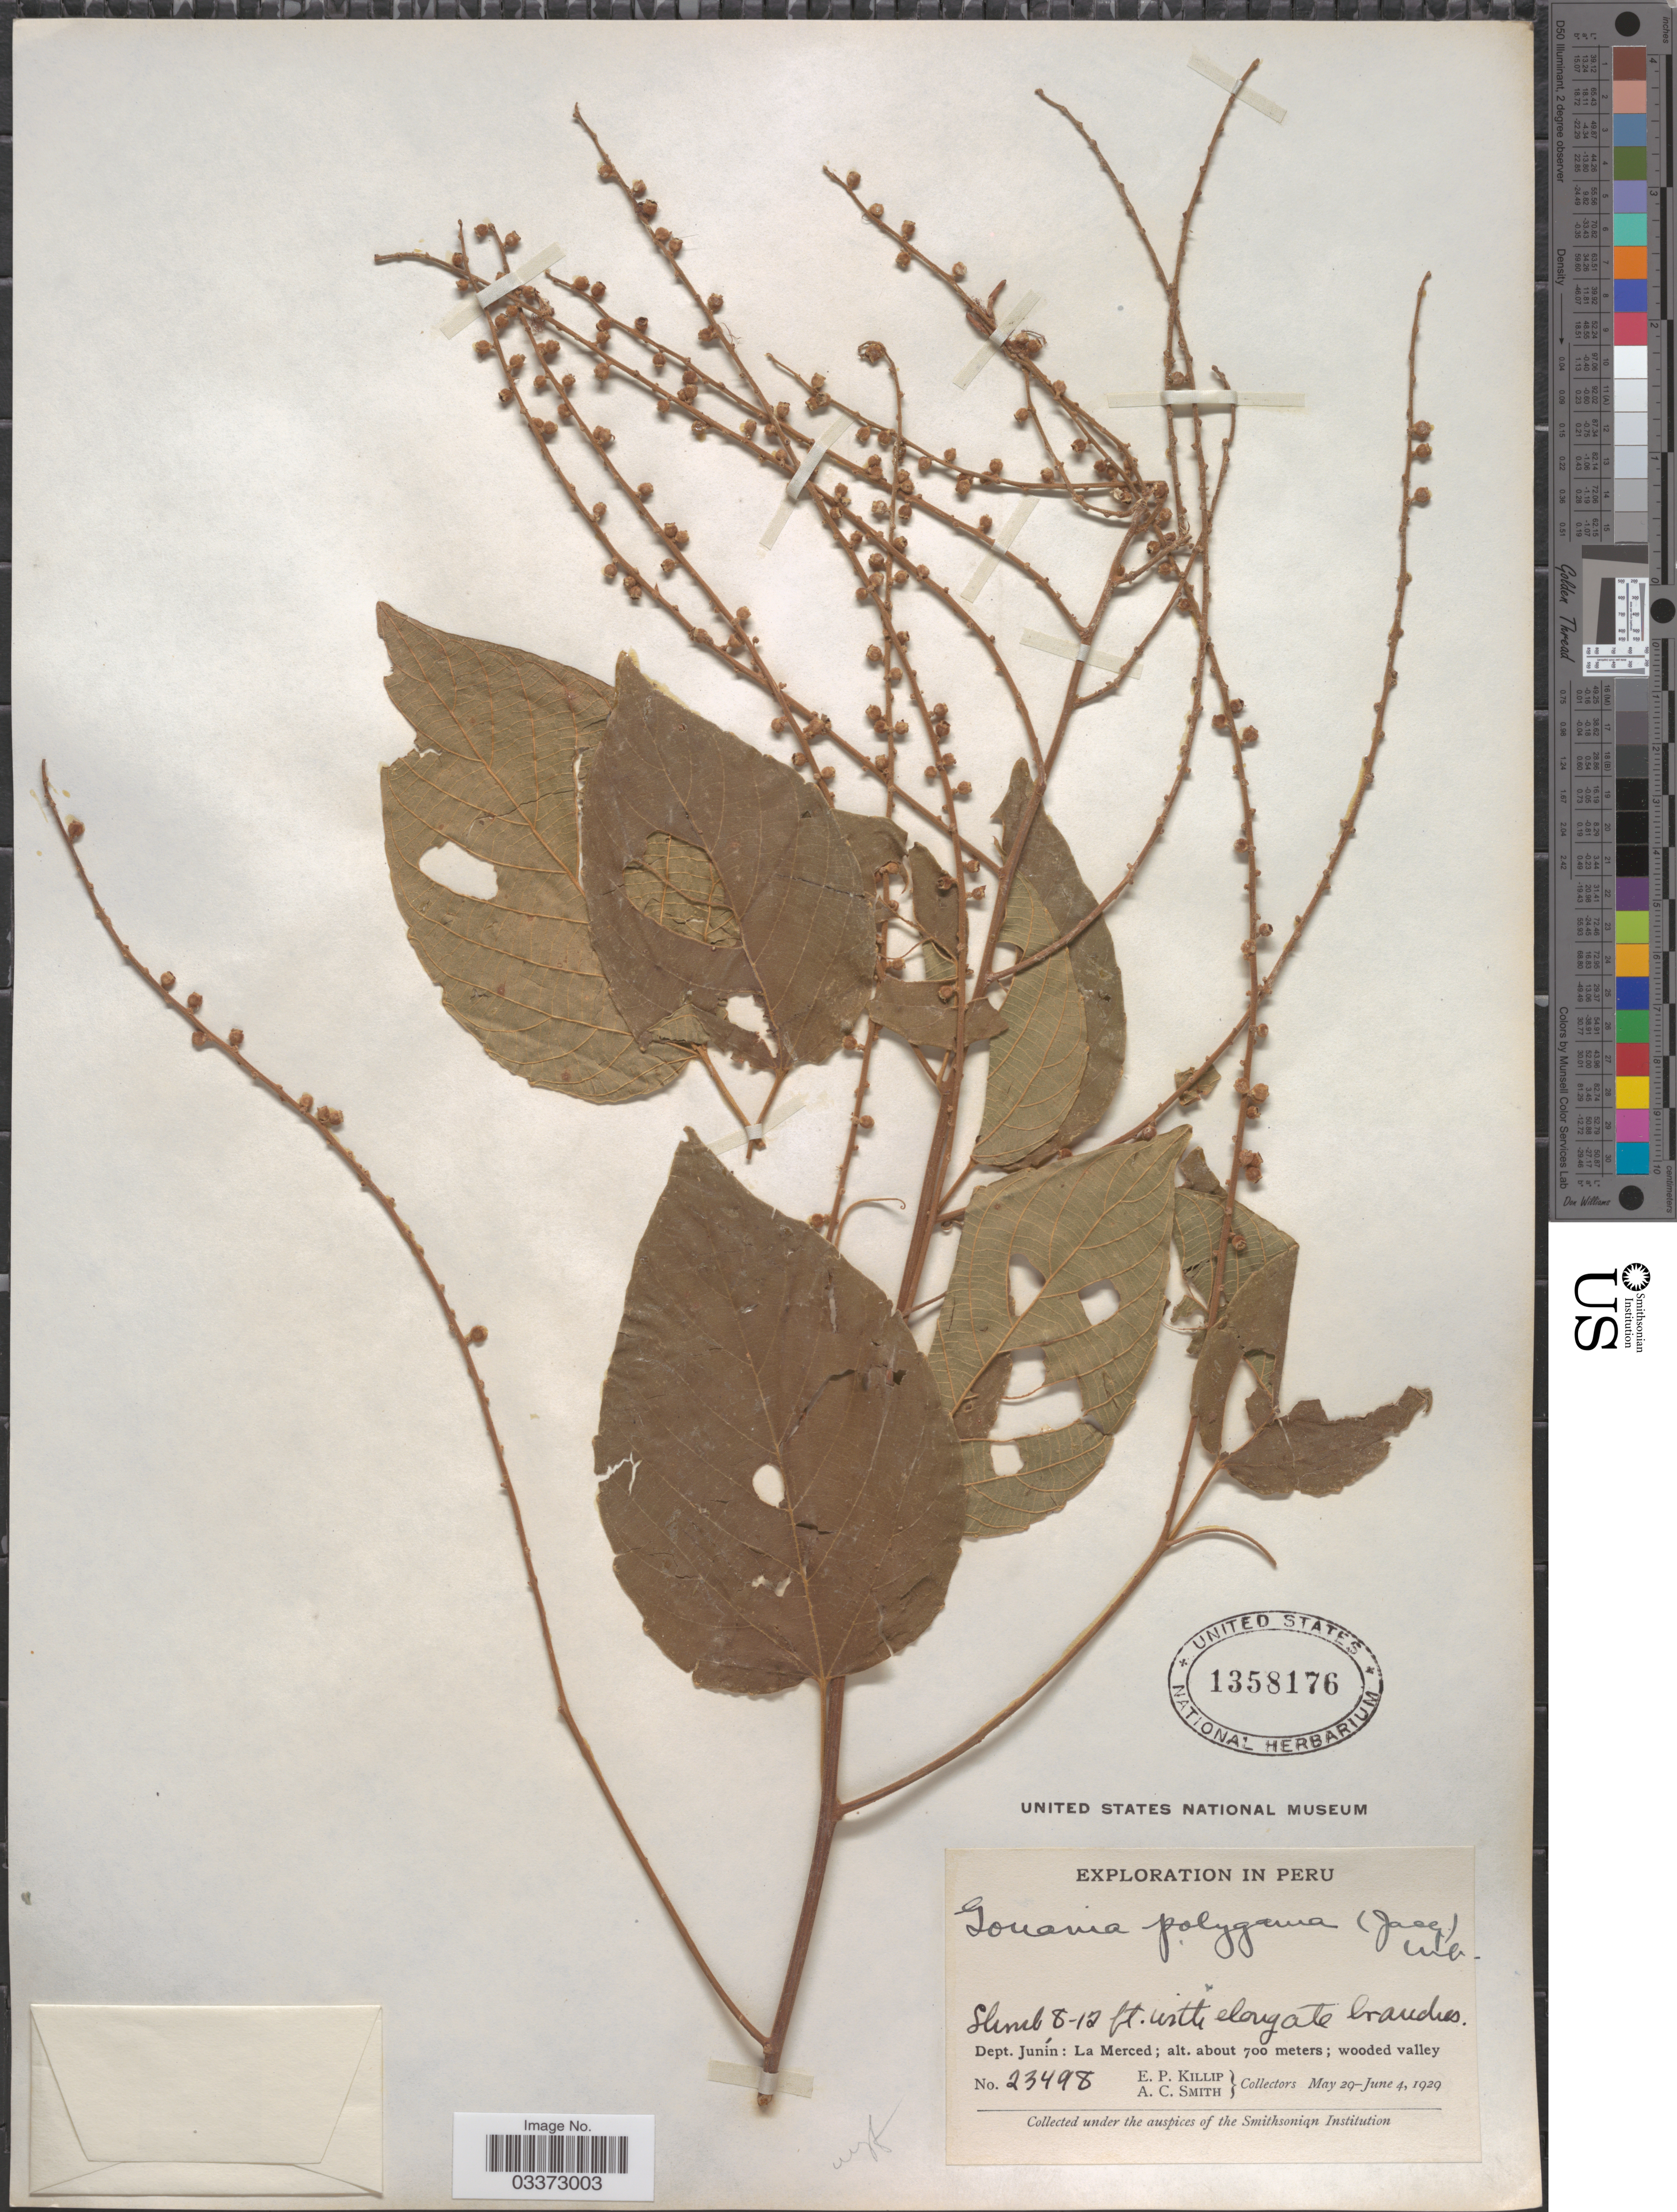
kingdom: Plantae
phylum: Tracheophyta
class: Magnoliopsida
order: Rosales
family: Rhamnaceae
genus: Gouania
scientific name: Gouania polygama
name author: (Jacq.) Urb.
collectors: E. P. Killip & A. C. Smith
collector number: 23498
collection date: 1929-05-29/1929-06-04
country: Peru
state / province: Junín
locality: Dept. Junín: La Merced.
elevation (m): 700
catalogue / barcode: US 1358176